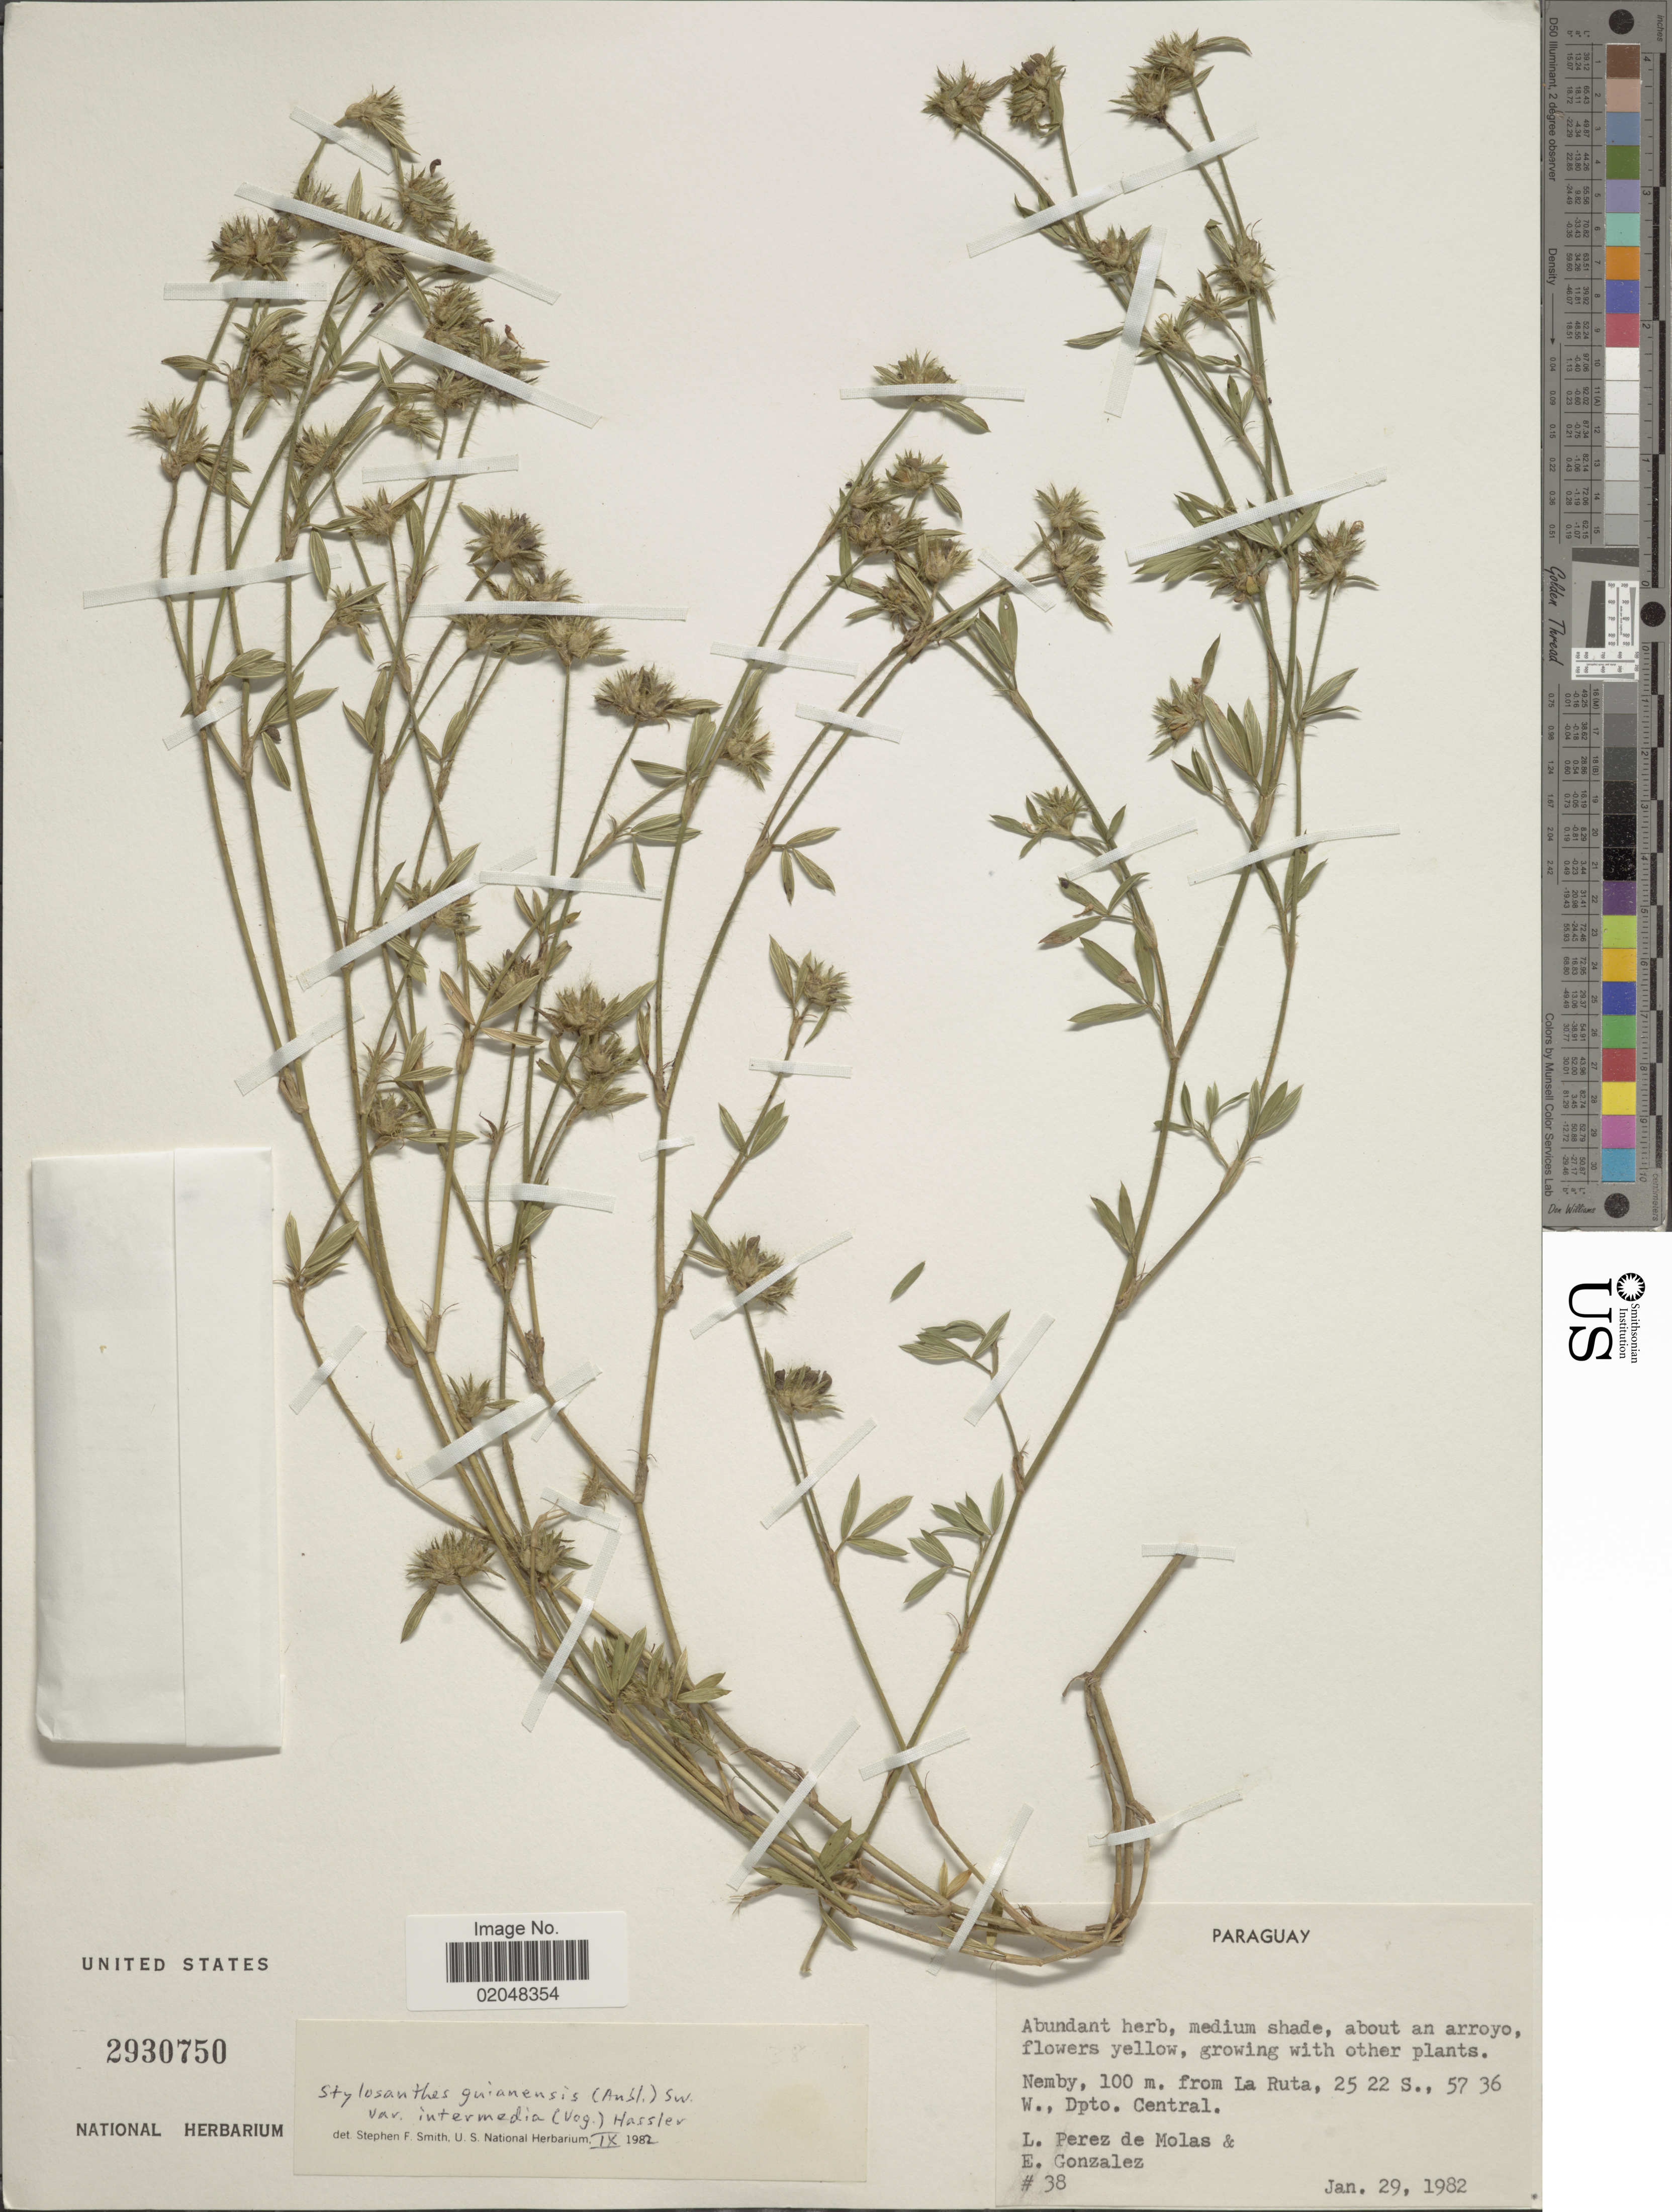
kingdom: Plantae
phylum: Tracheophyta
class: Magnoliopsida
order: Fabales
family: Fabaceae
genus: Stylosanthes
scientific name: Stylosanthes guianensis var. intermedia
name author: (Vogel) Hassl.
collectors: L. Perez de Molas & E. Gonzalez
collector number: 38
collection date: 1982-01-29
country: Paraguay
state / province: Central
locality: Nemby, 100 m. from La Ruta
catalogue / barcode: US 2930750